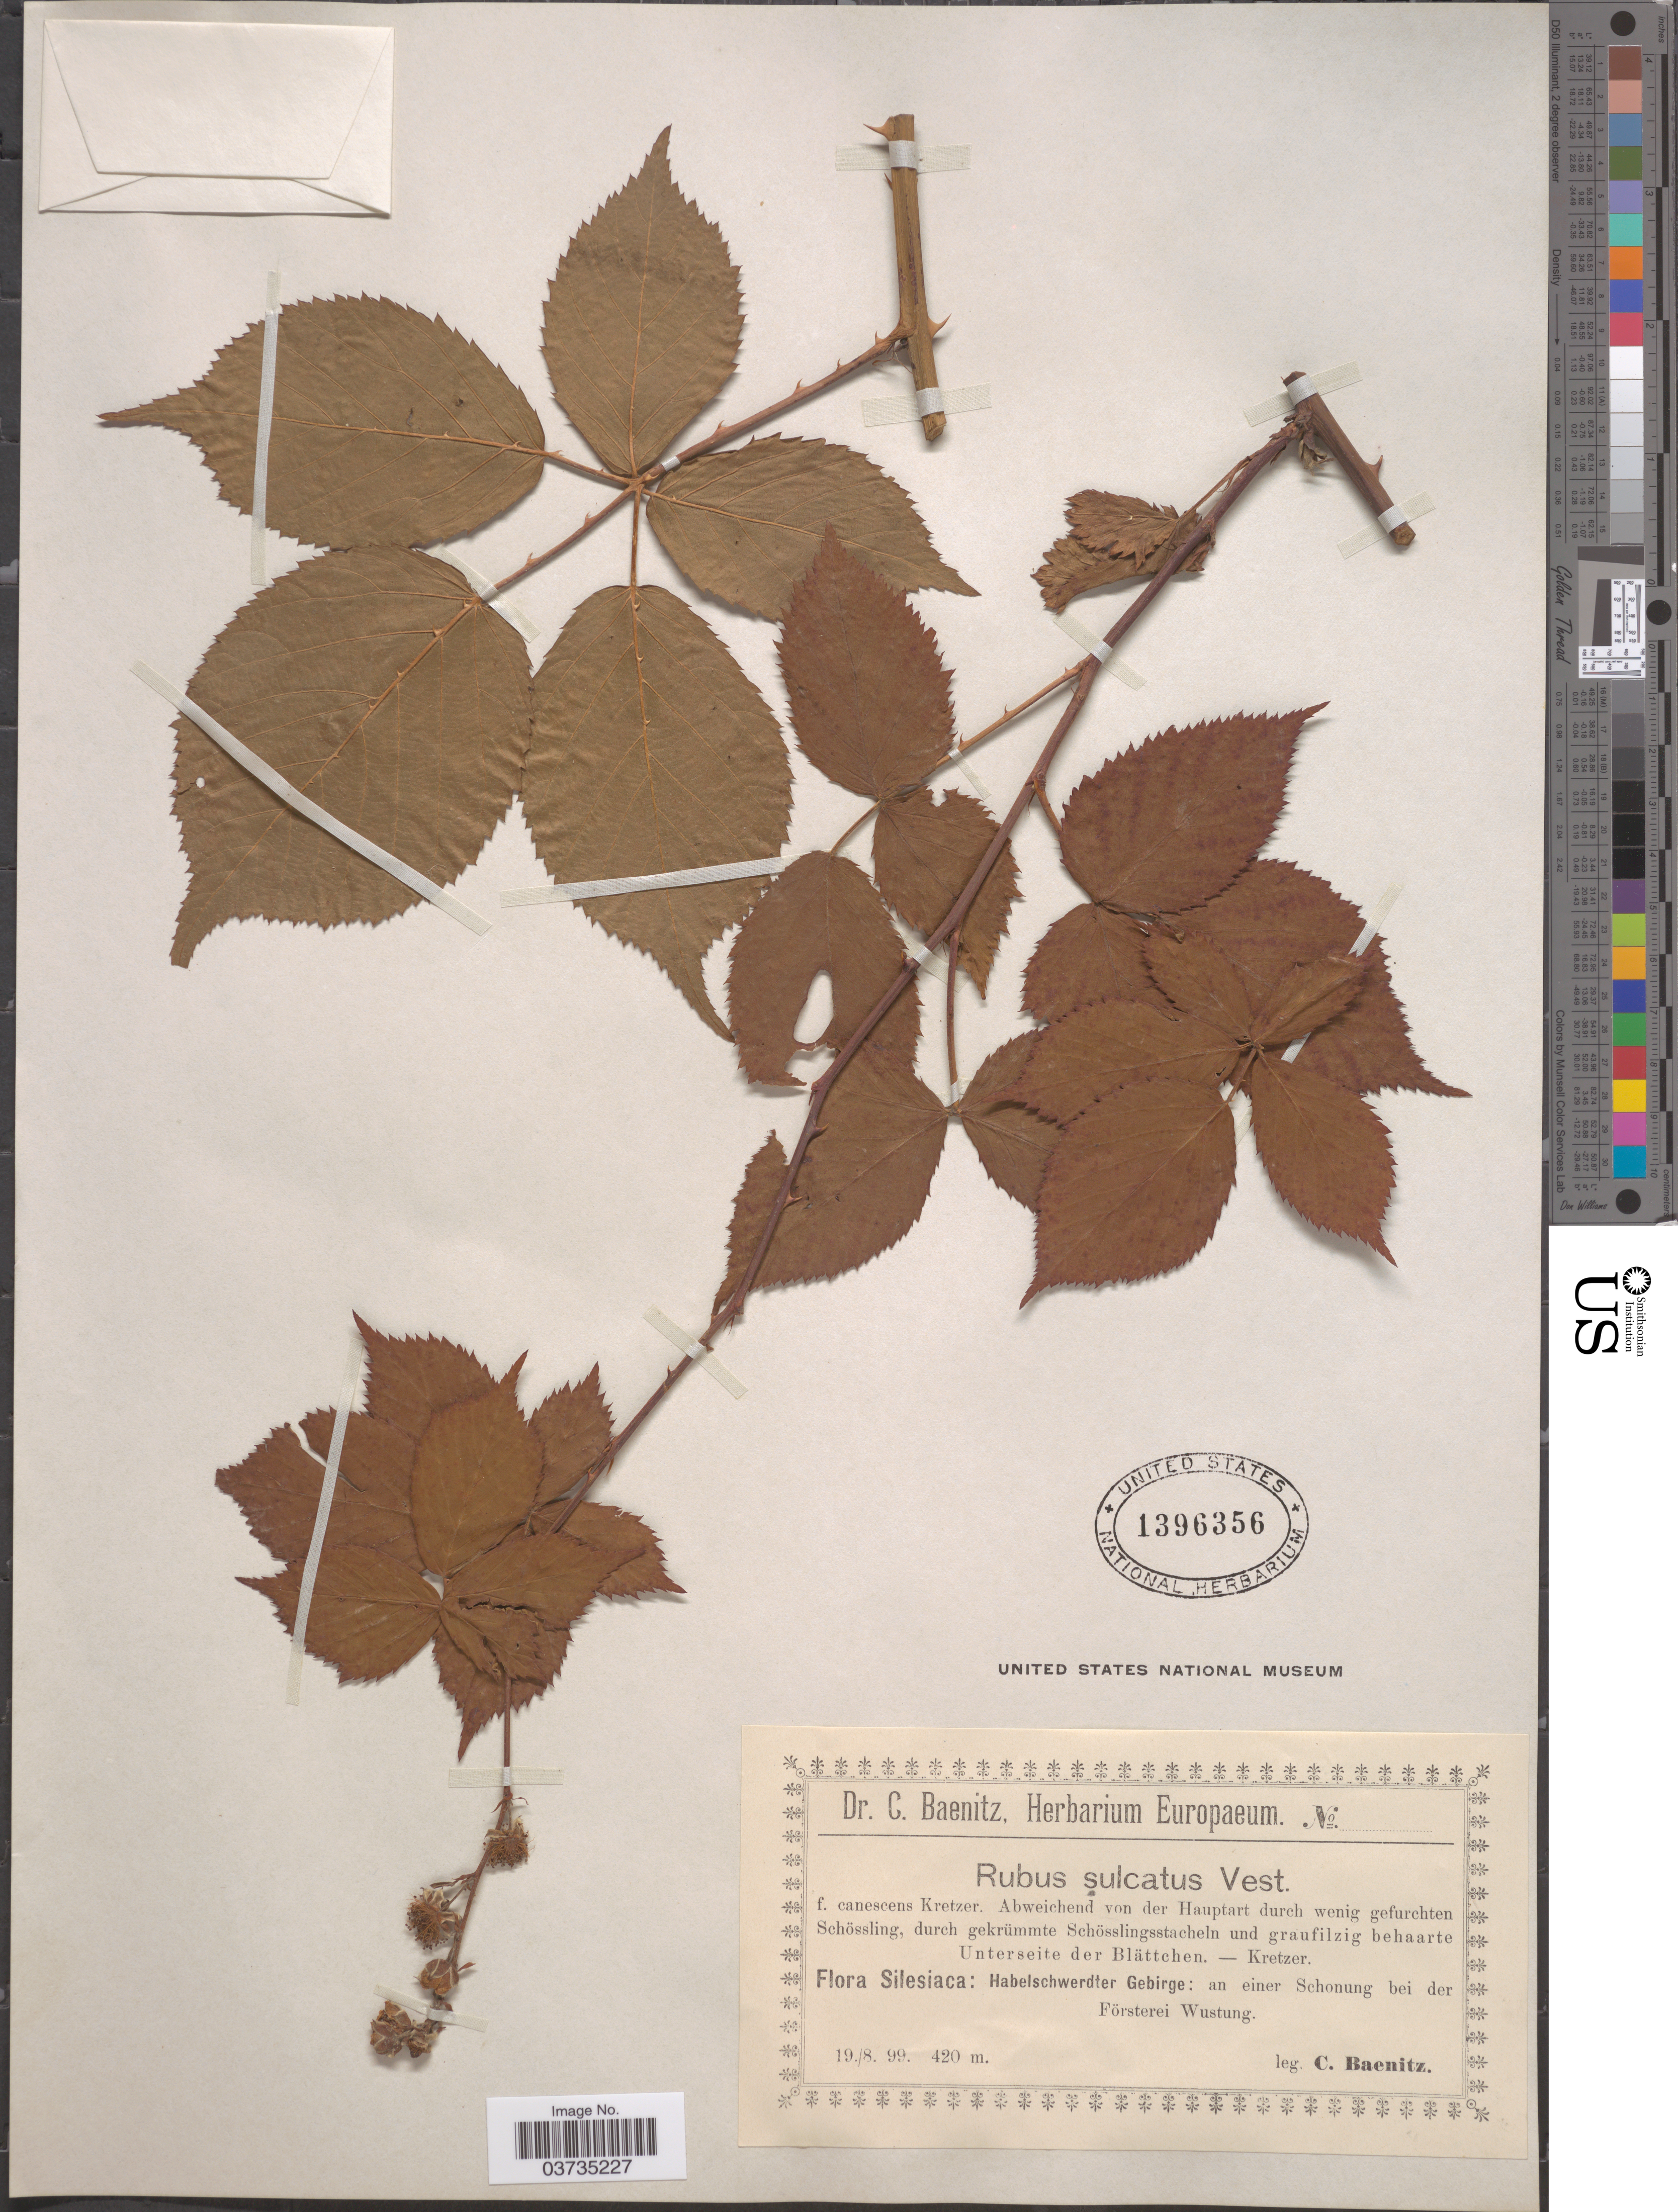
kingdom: Plantae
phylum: Tracheophyta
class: Magnoliopsida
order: Rosales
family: Rosaceae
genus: Rubus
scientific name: Rubus sulcatus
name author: Vest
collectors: C. G. Baenitz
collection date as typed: Transcribed d/m/y: 19/8/99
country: Poland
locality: Silesiaca: Habelschwerdter Gebirge: an einer Schonung bei der Försterei Wunstung.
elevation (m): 420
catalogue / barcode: US 1396356